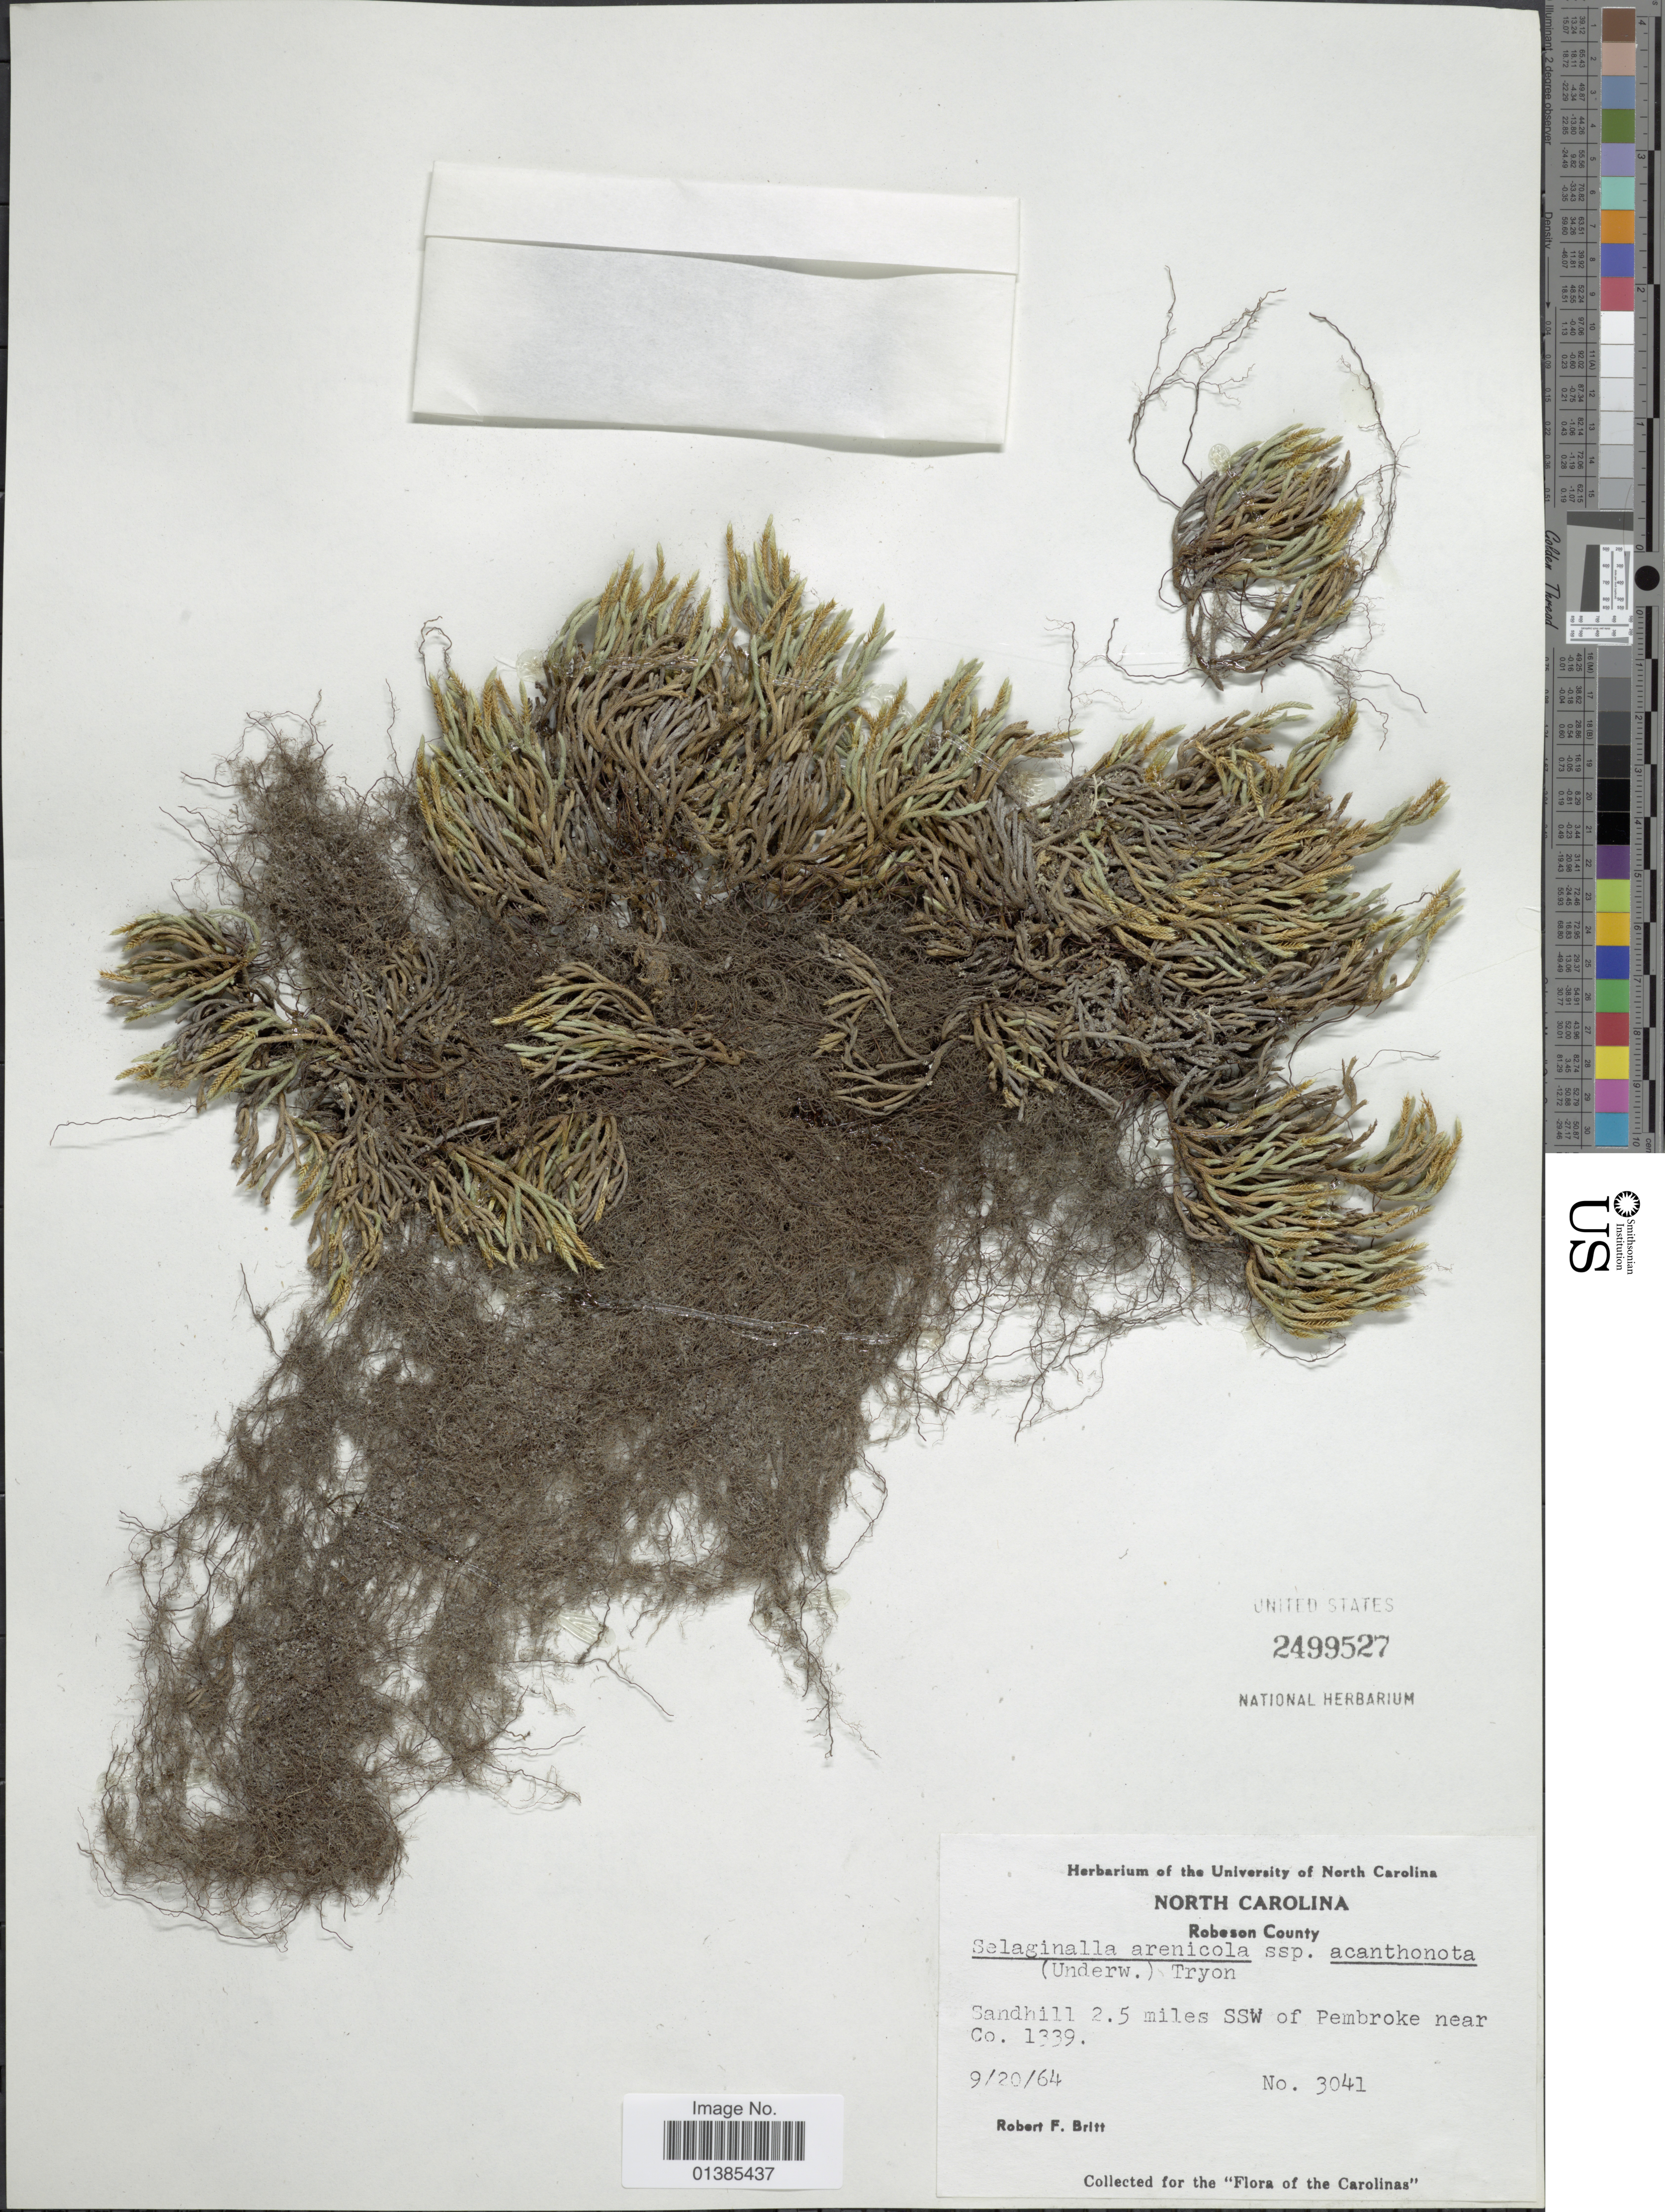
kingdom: Plantae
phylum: Tracheophyta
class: Lycopodiopsida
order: Selaginellales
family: Selaginellaceae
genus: Selaginella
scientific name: Selaginella arenicola subsp. acanthonota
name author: (Underw.) R.M. Tryon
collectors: R. Britt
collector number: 3041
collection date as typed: Transcribed d/m/y: 20/9/64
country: United States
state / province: North Carolina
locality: Robeson County. Sandhill 2.5 miles SSW of Pembroke near Co. 1339.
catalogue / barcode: US 2499527